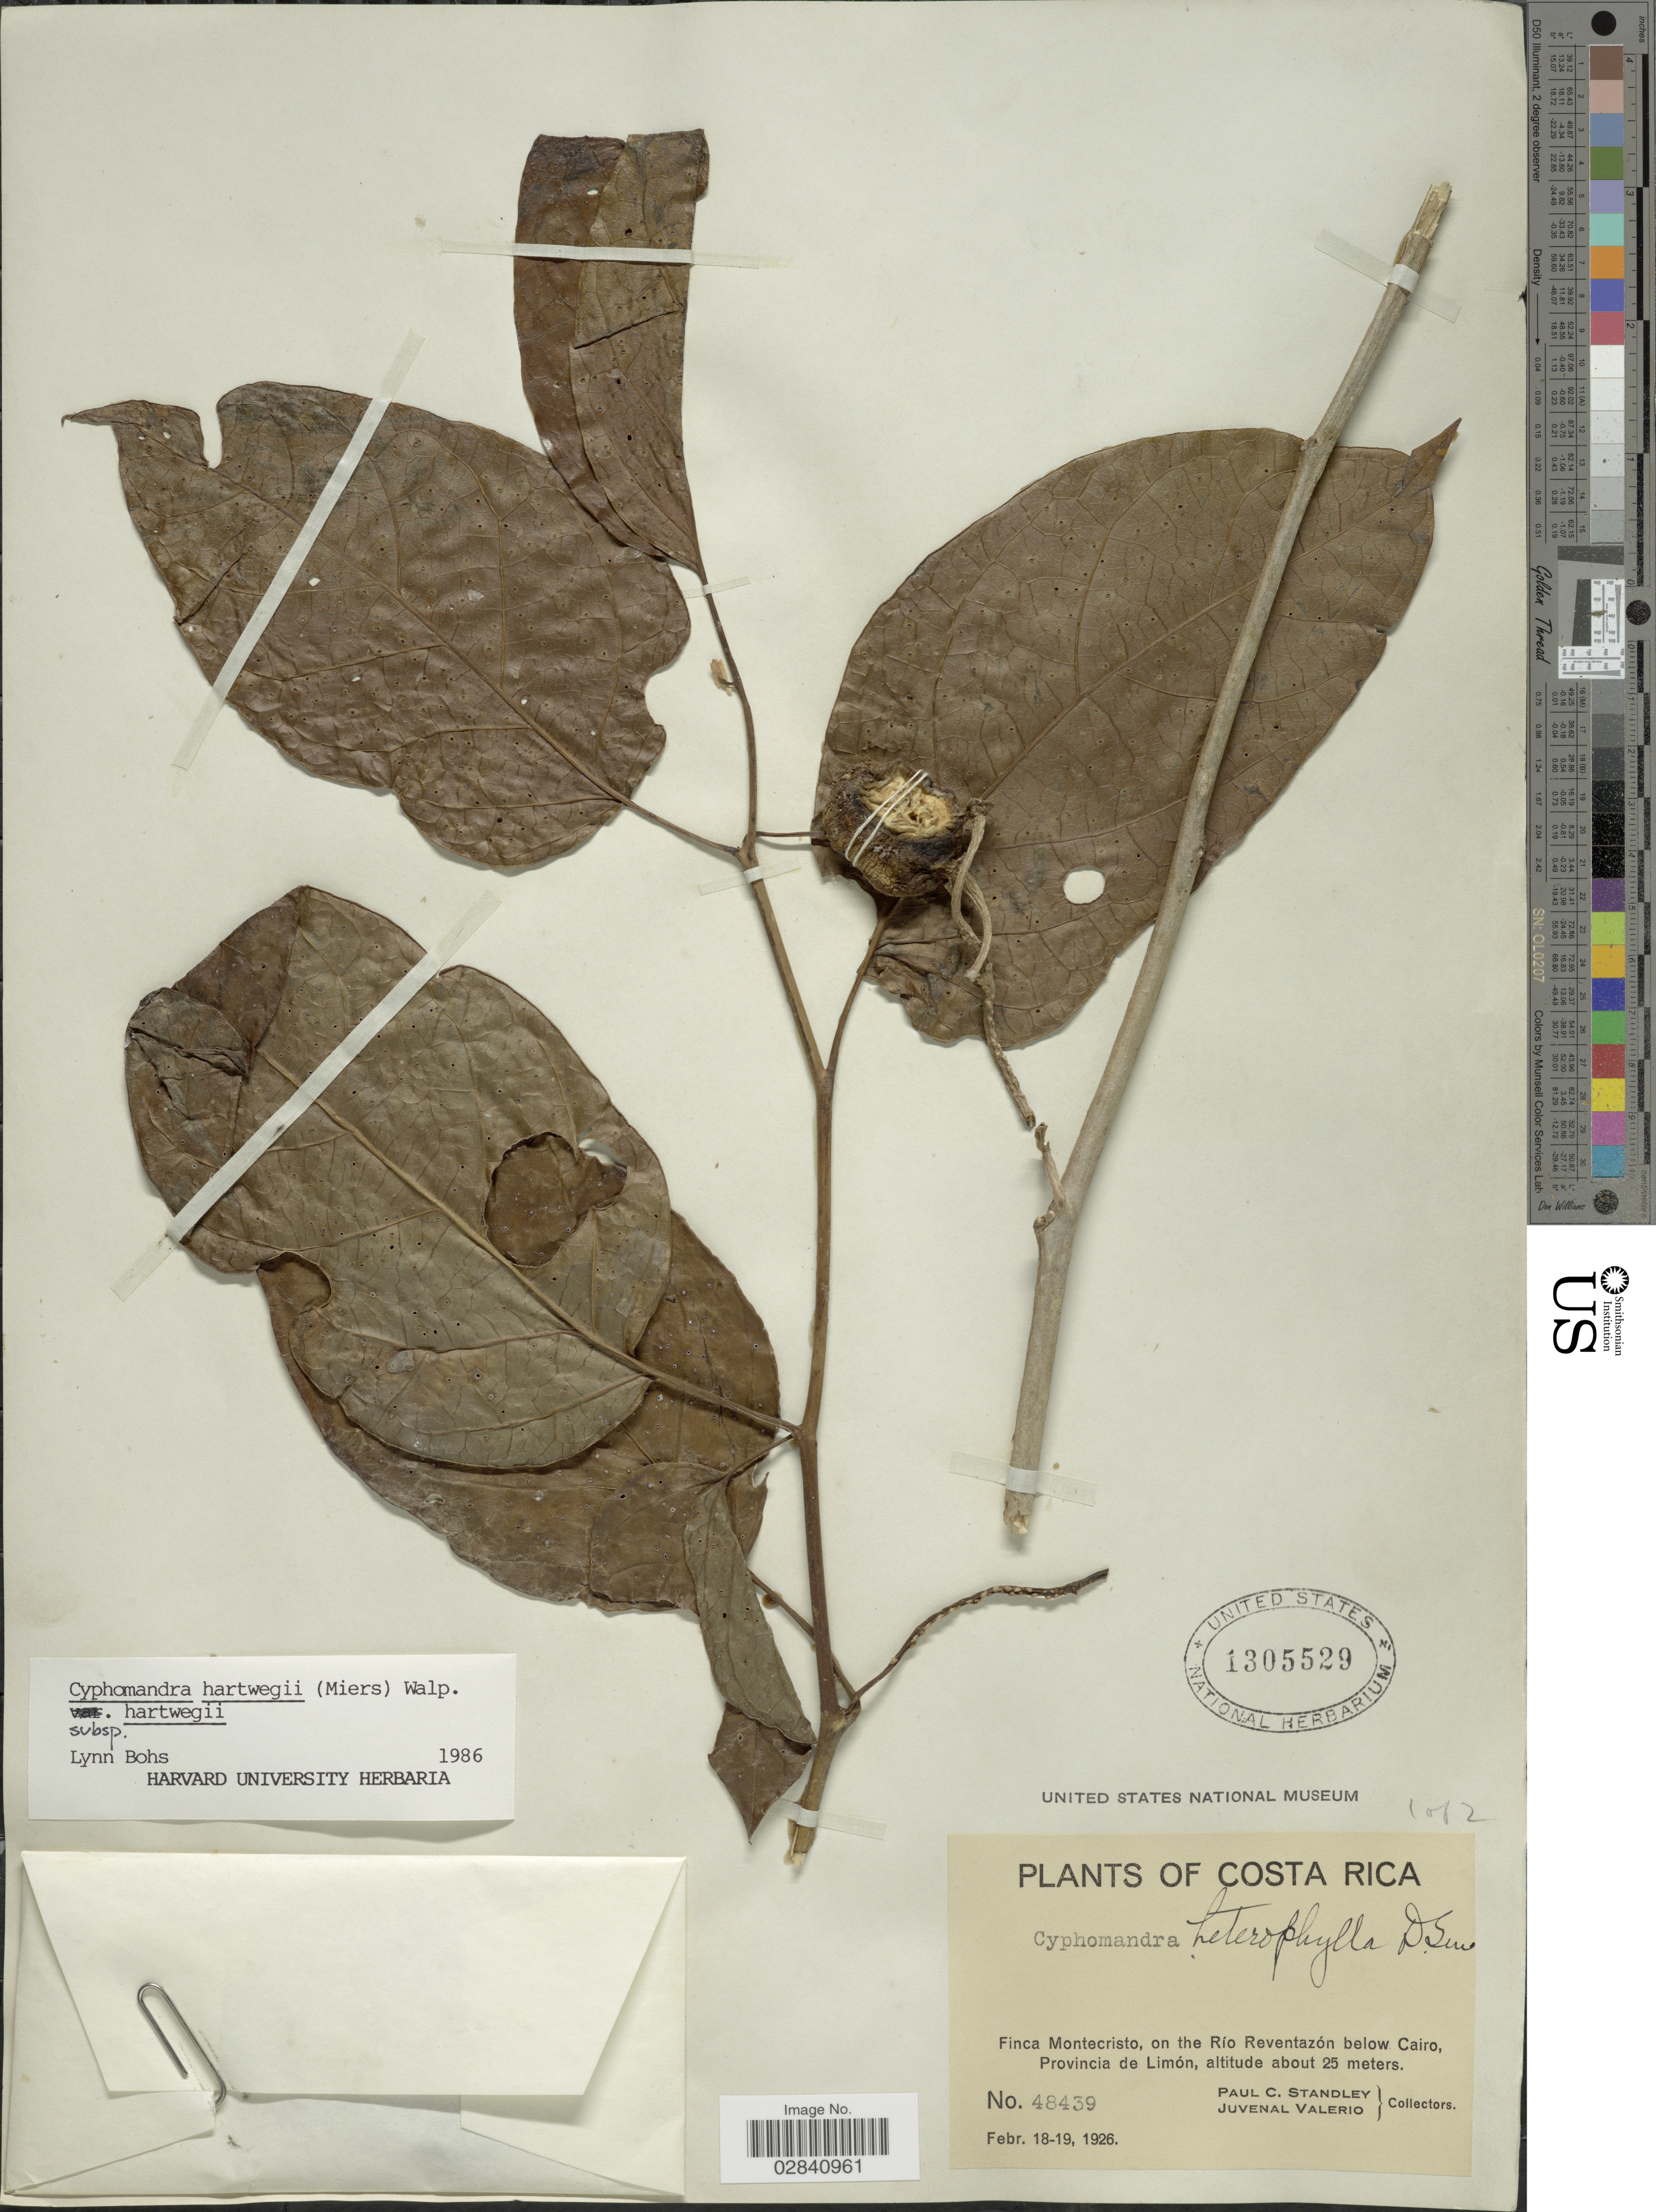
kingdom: Plantae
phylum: Tracheophyta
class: Magnoliopsida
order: Solanales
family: Solanaceae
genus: Cyphomandra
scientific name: Cyphomandra hartwegii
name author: (Miers) Sendtn. ex Walp.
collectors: P. C. Standley & J. Valerio R.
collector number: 48439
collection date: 1926-02-18/1926-02-19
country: Costa Rica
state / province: Limón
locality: Finca Montecristo, on the Río Reventazón below Cairo.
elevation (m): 25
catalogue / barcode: US 1305529